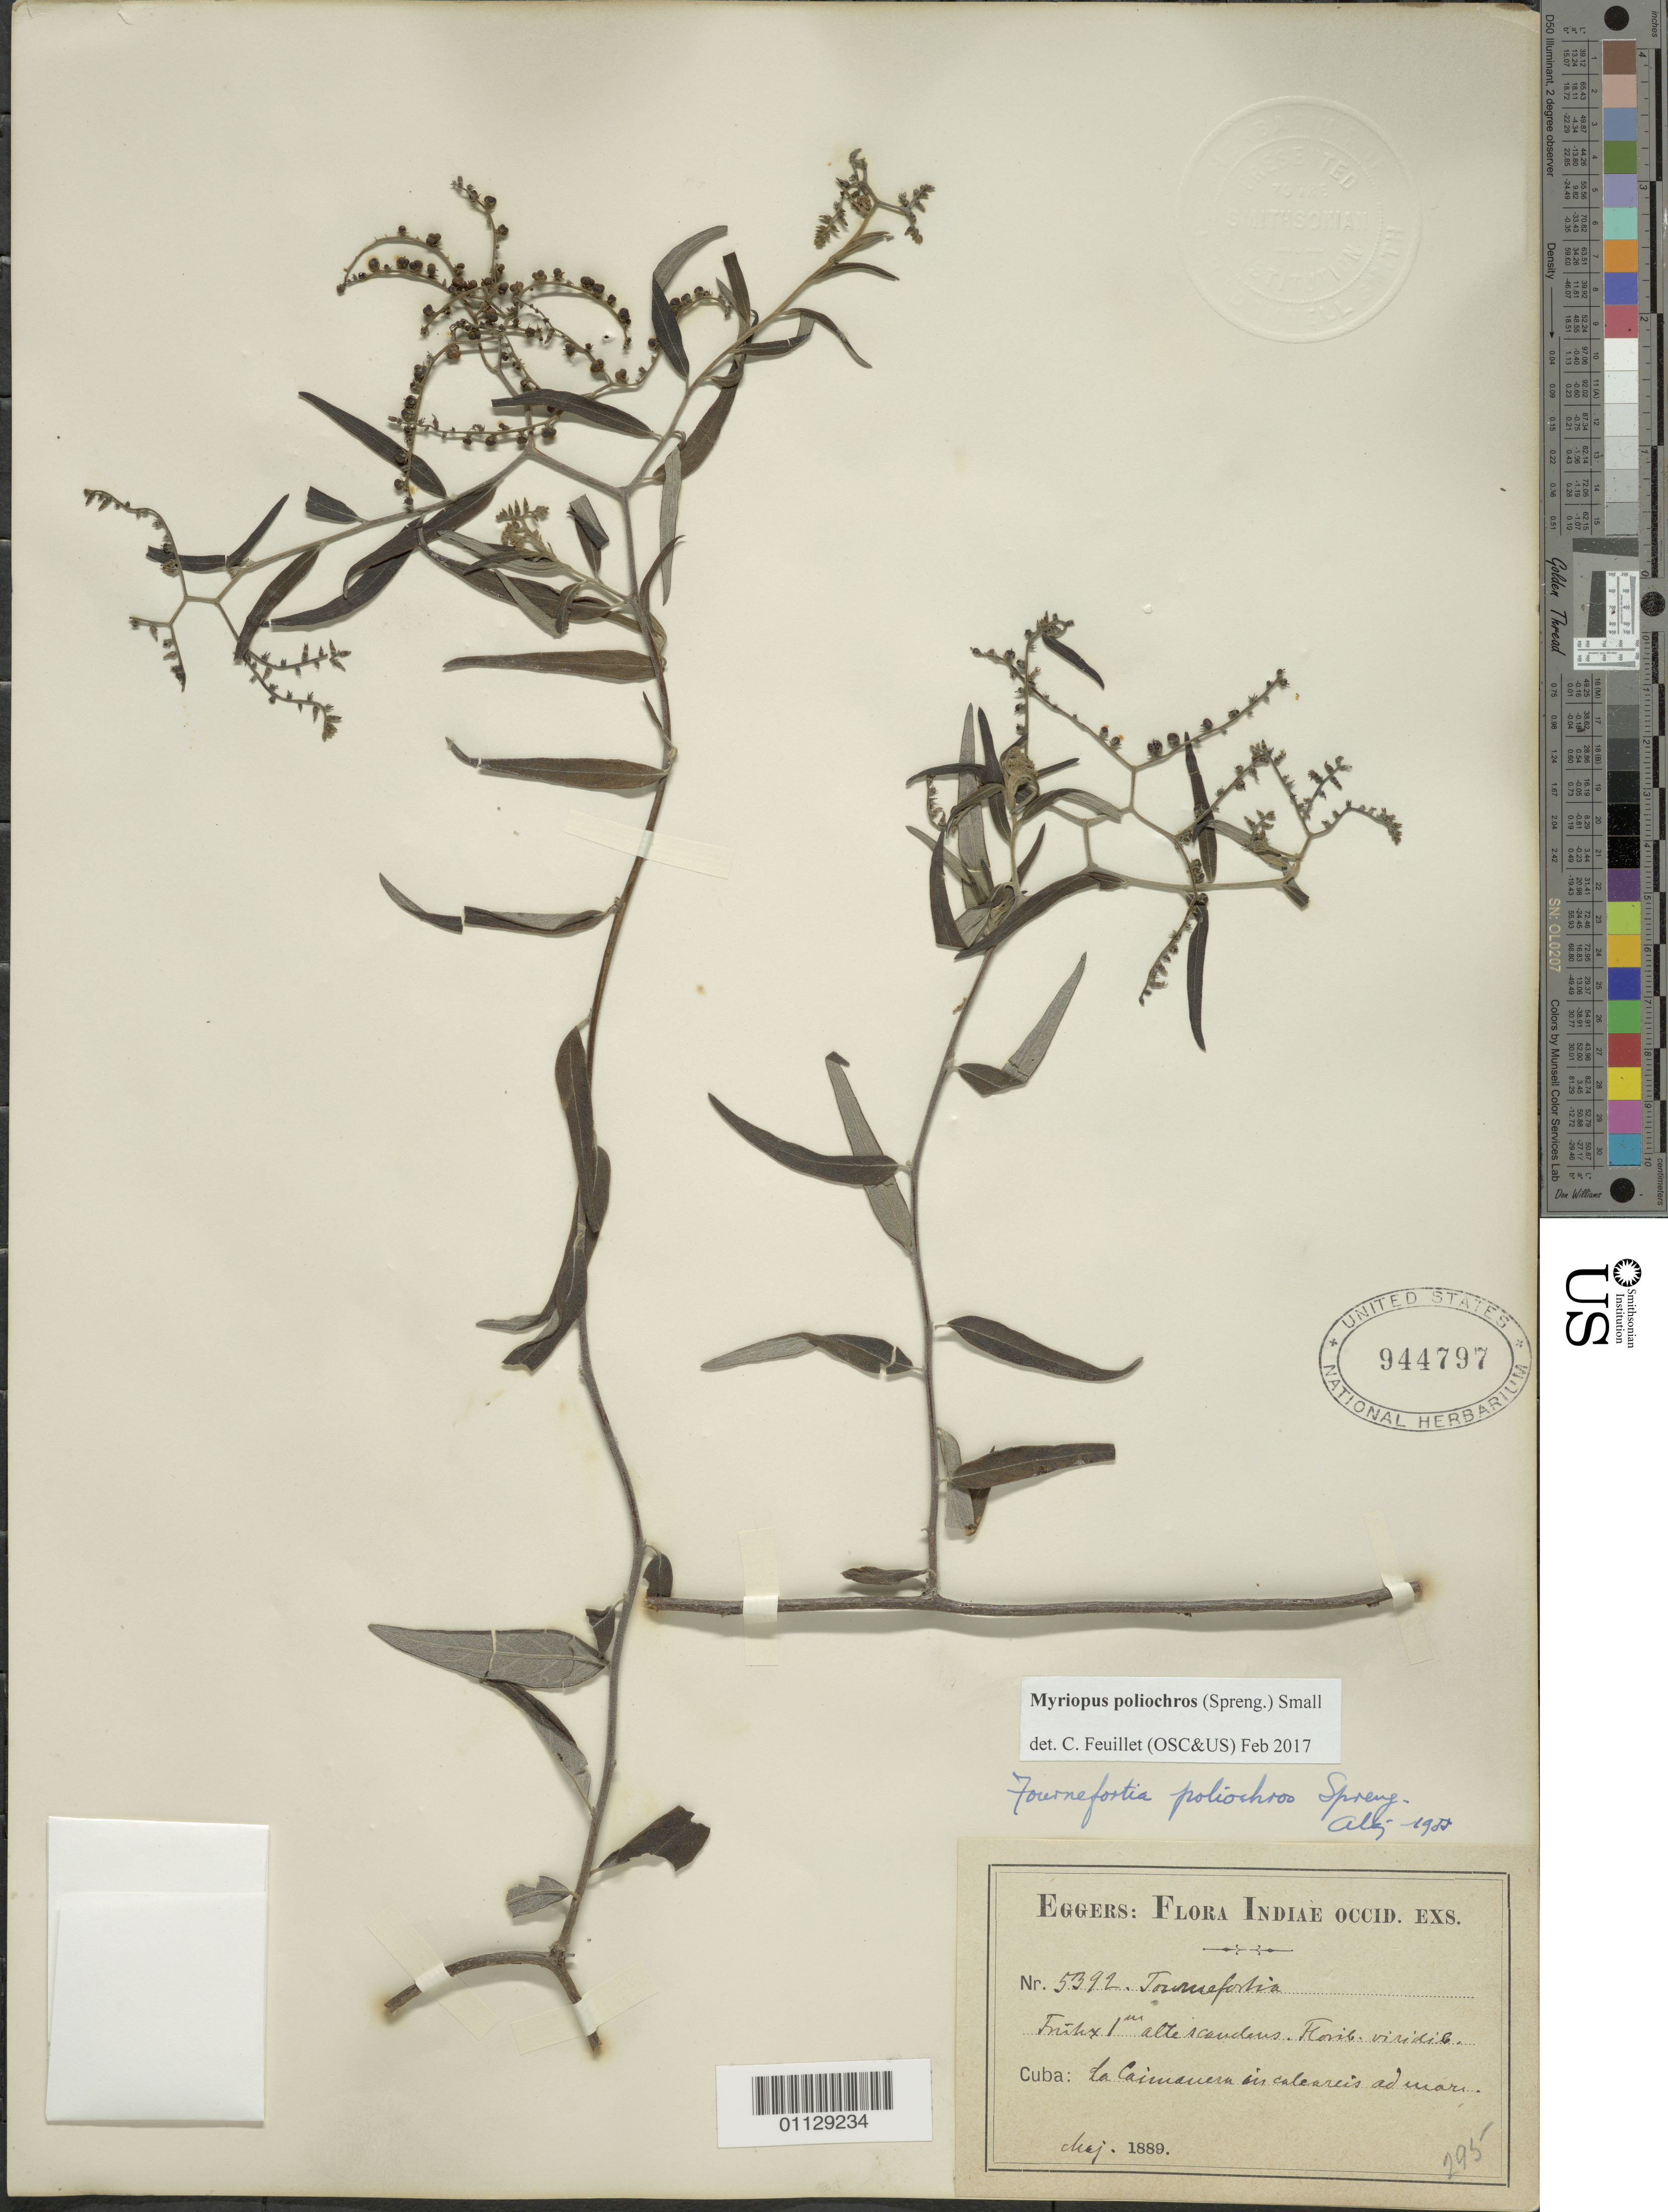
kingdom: Plantae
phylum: Tracheophyta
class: Magnoliopsida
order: Boraginales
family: Heliotropiaceae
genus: Myriopus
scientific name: Myriopus poliochros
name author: (Spreng.) Small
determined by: Feuillet, C.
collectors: -. Eggers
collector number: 5392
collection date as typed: Jun 1889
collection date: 1889-06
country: Cuba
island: Cuba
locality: La Caimanera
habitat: In calcareis ad mare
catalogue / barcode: US 944797